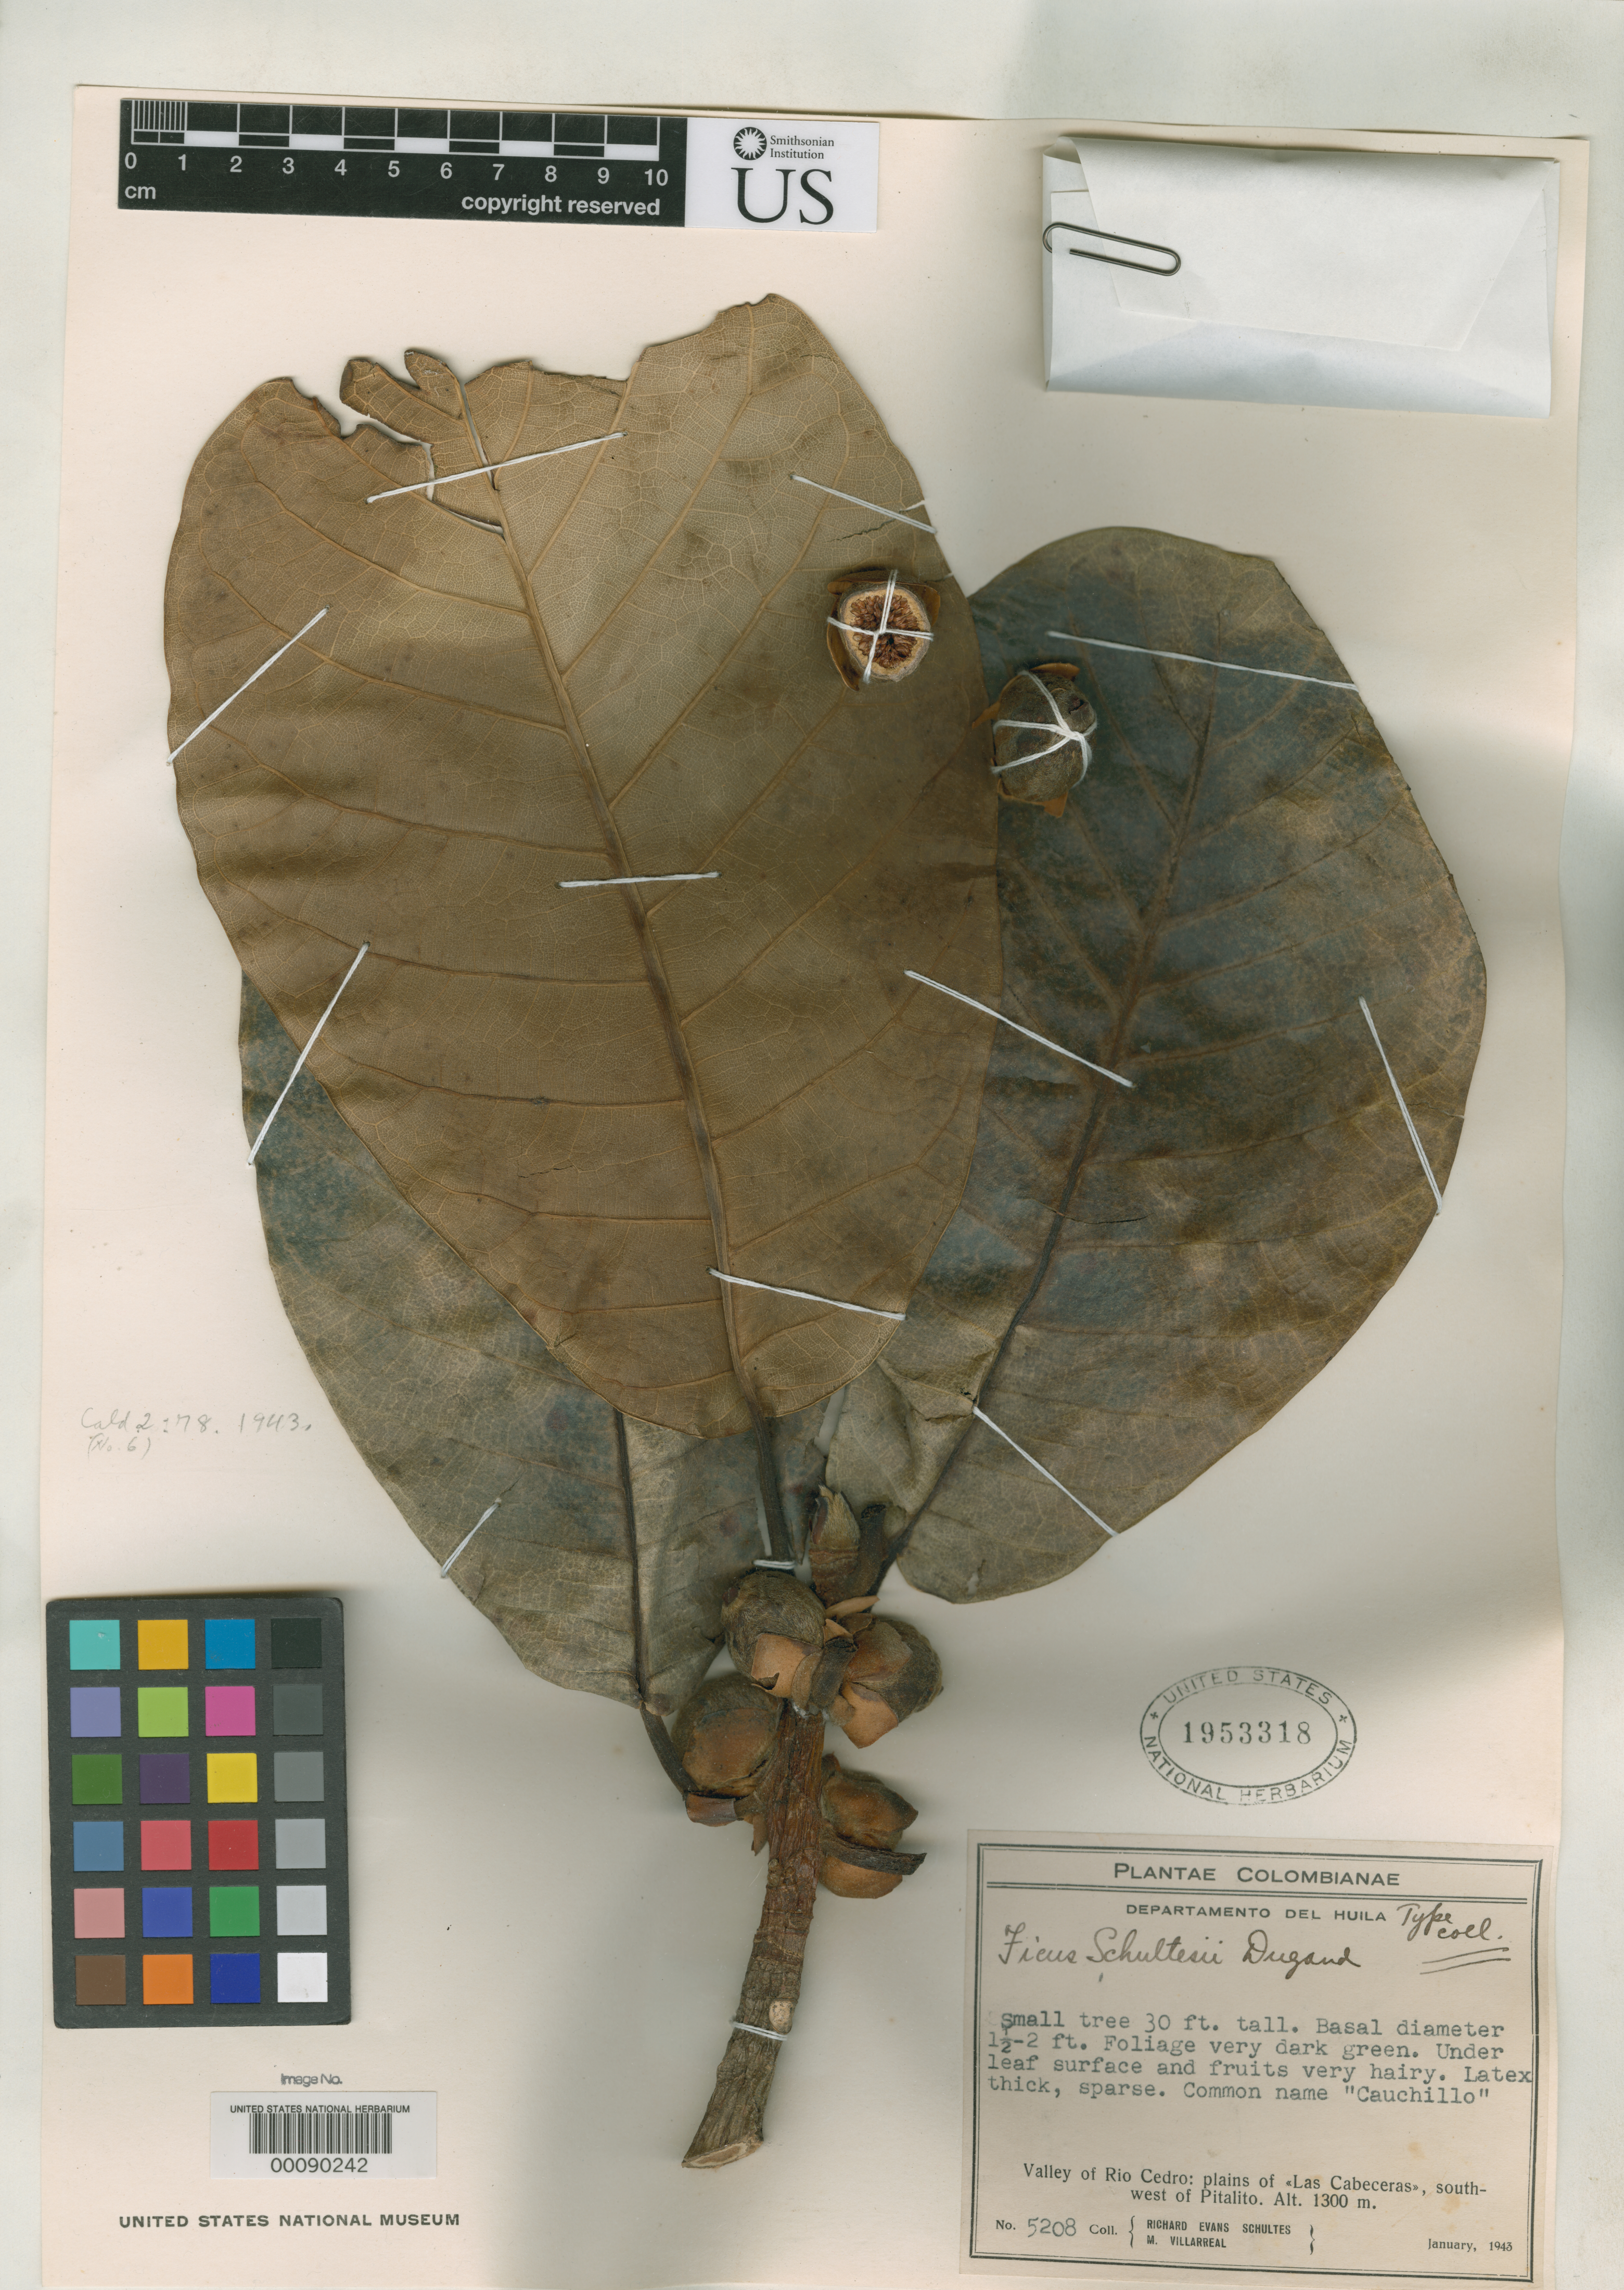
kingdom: Plantae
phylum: Tracheophyta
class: Magnoliopsida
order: Rosales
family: Moraceae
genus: Ficus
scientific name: Ficus schultesii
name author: Dugand G.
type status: Isotype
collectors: R. E. Schultes & M. Villareal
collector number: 5208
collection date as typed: Jan 1943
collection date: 1943-01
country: Colombia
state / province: Huila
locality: Rio Cedro Valley, SW of Pitalito.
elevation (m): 1300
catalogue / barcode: US 1953318